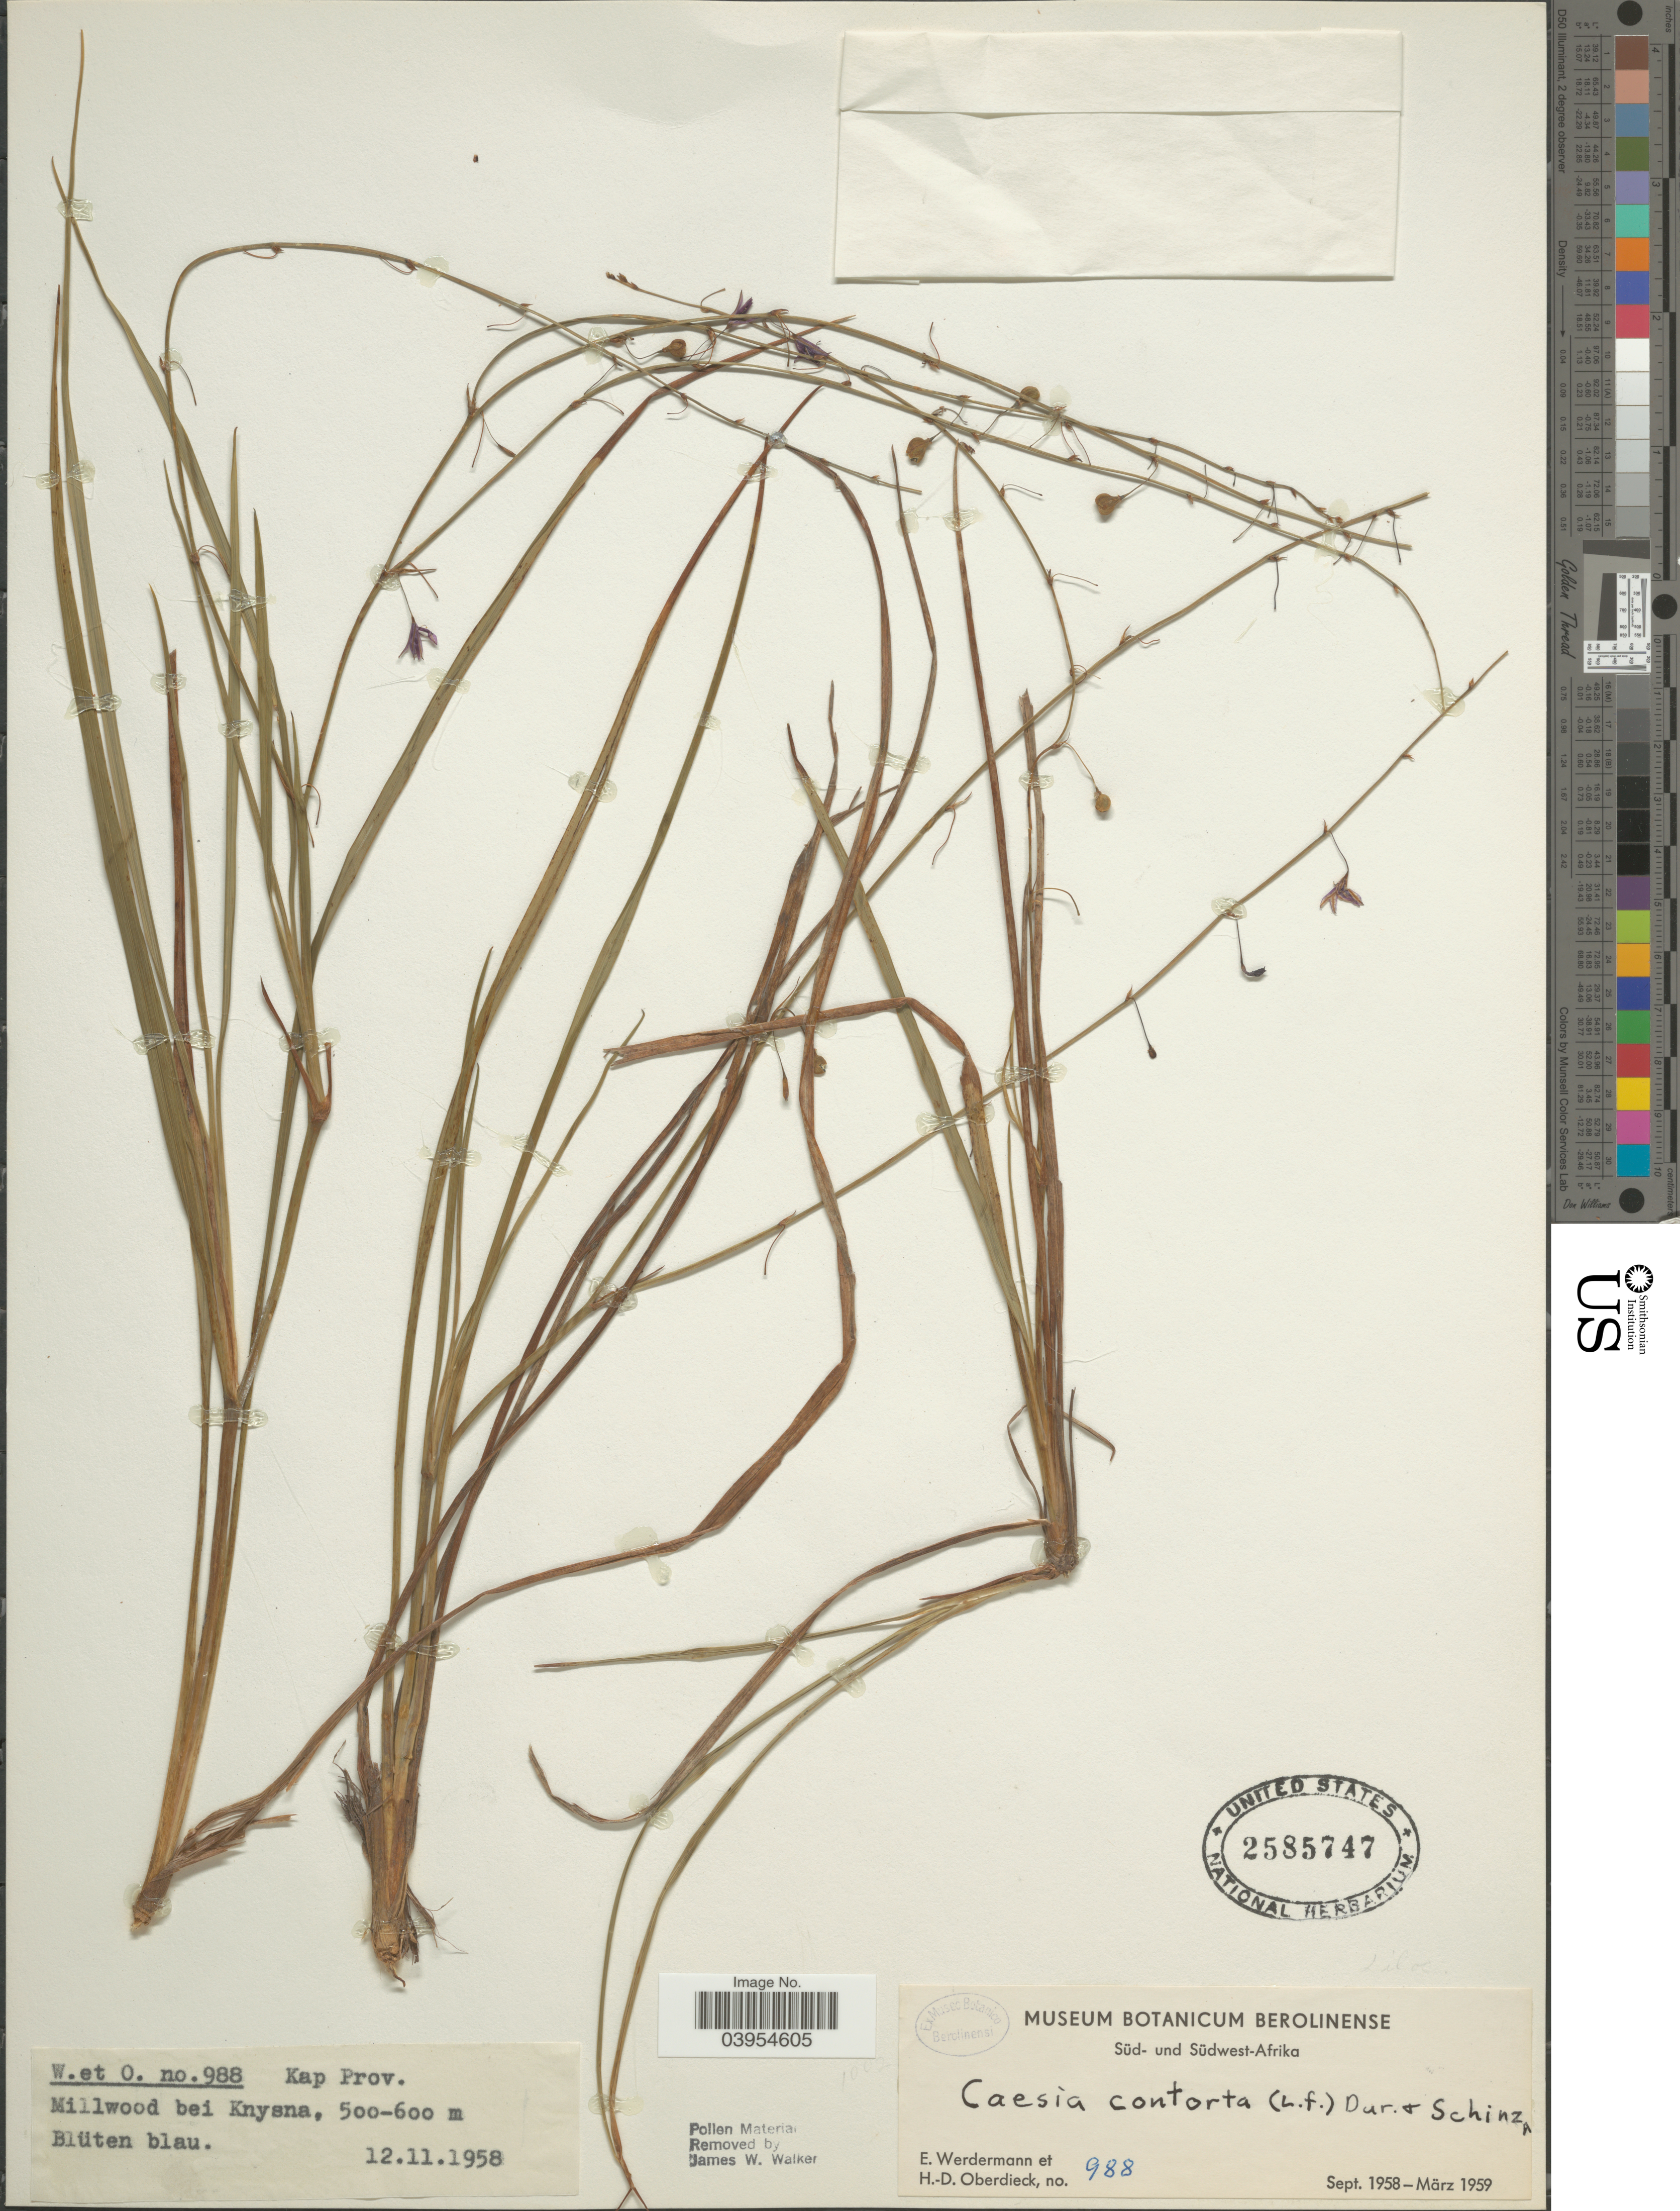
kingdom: Plantae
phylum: Tracheophyta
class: Liliopsida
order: Asparagales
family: Asphodelaceae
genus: Caesia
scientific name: Caesia contorta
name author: (L. f.) Durand & Schinz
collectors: E. Werdermann & H. Oberdieck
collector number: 988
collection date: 1958-11-12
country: South Africa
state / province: Western Cape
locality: Kap Prov. Millwood bei Knysna. Süd-Afrika.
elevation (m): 500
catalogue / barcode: US 2585747